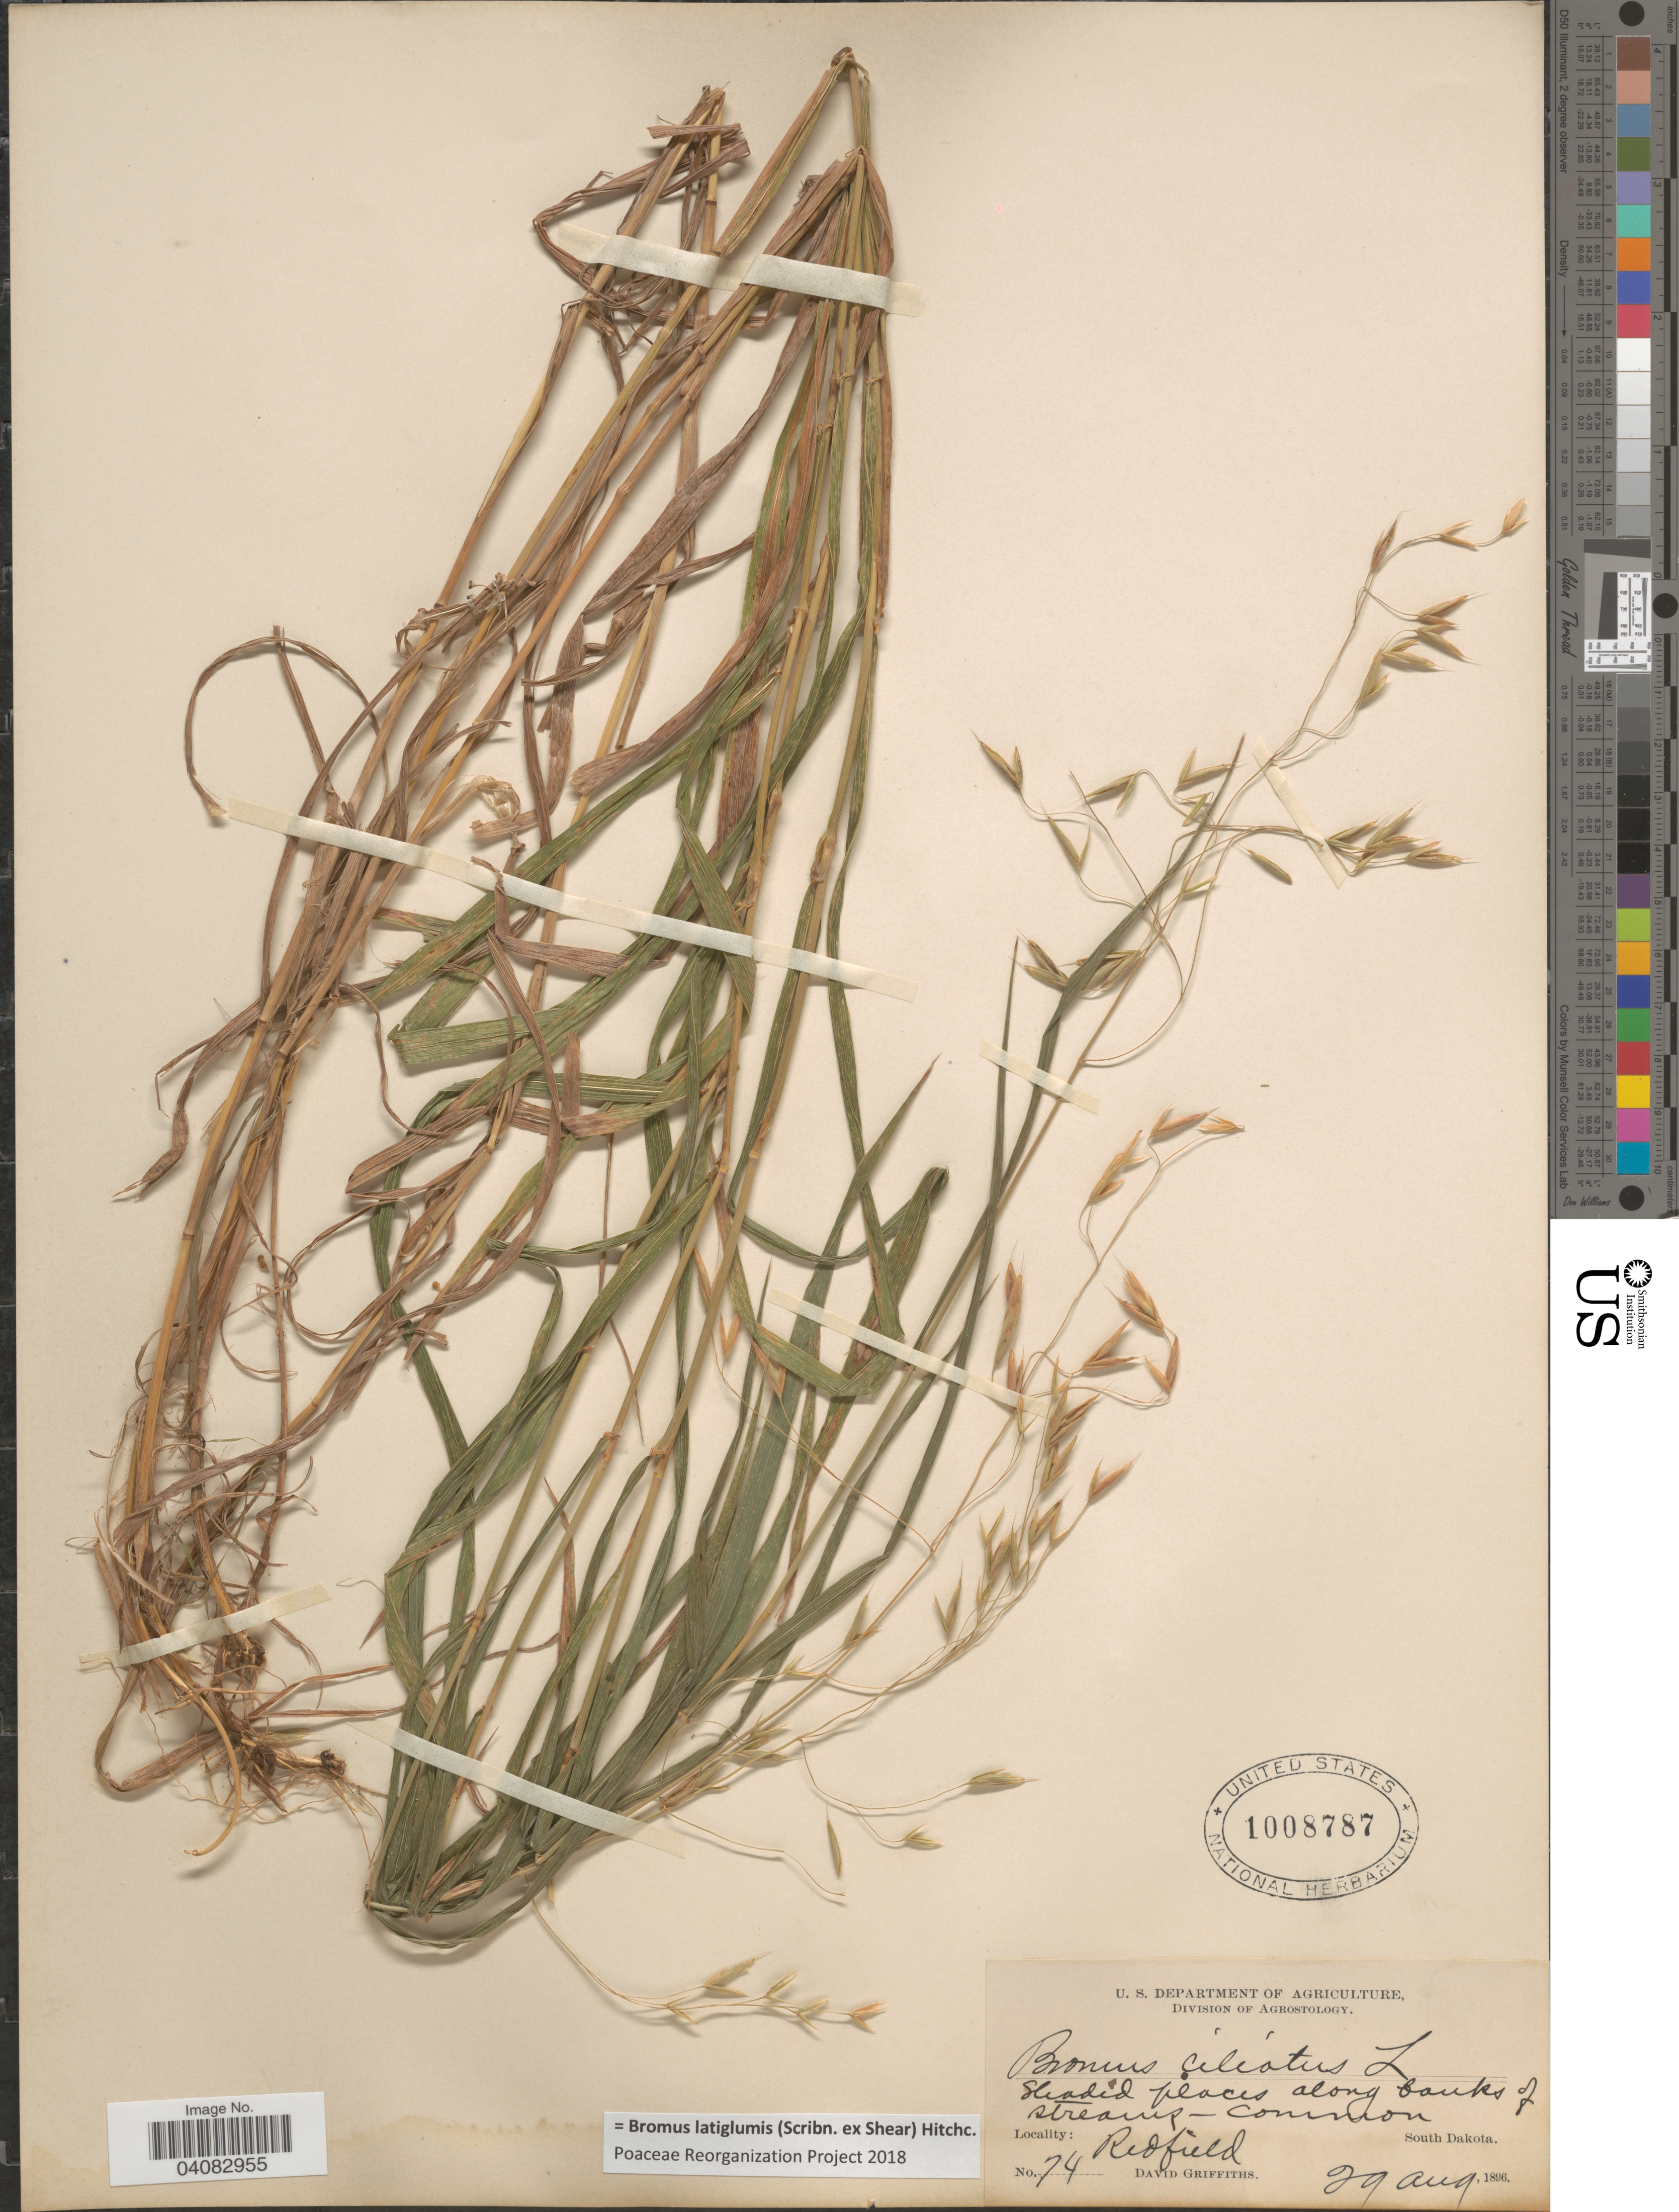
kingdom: Plantae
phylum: Tracheophyta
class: Liliopsida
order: Poales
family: Poaceae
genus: Bromus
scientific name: Bromus latiglumis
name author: (Scribn. ex Shear) Hitchc.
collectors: D. Griffiths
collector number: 74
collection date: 1896-08-29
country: United States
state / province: South Dakota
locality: Redfield.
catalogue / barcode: US 1008787